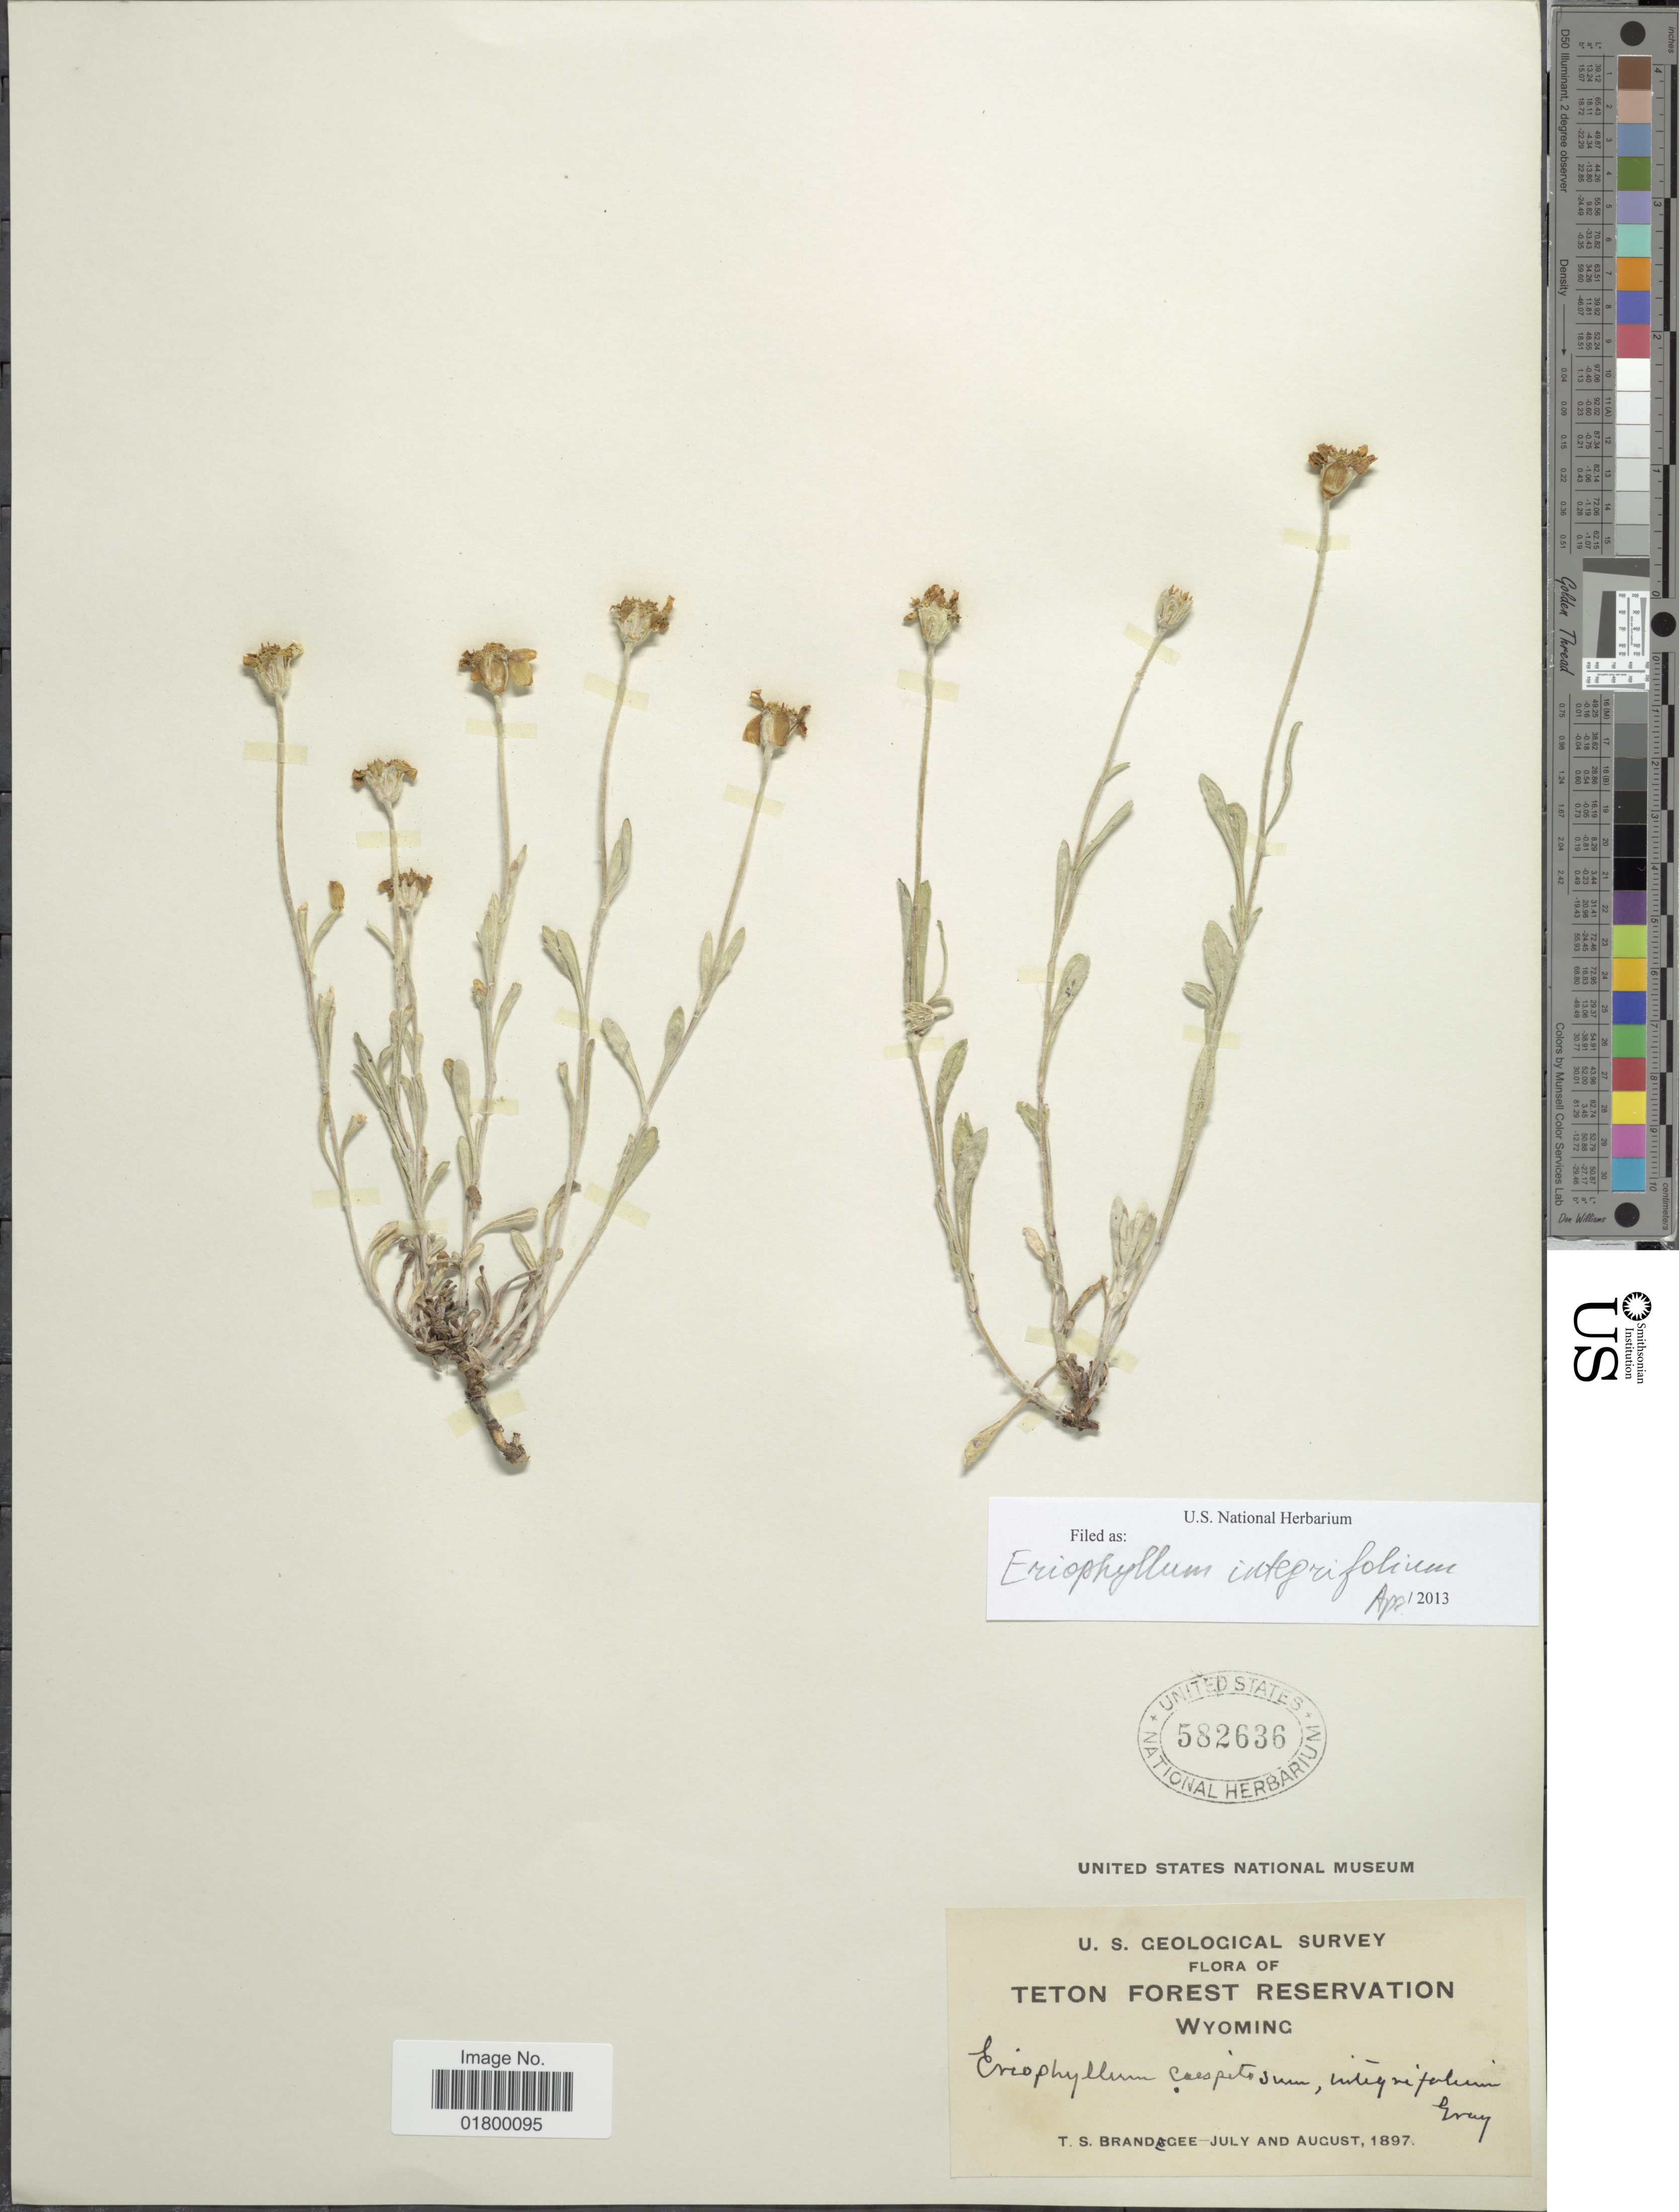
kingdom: Plantae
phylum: Tracheophyta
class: Magnoliopsida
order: Asterales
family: Asteraceae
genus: Eriophyllum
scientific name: Eriophyllum integrifolium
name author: (Hook.) Greene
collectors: T. S. Brandegee (herbarium)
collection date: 1897-07/1897-08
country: United States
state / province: Wyoming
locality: Teton Forest Reservation, Wyoming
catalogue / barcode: US 582636